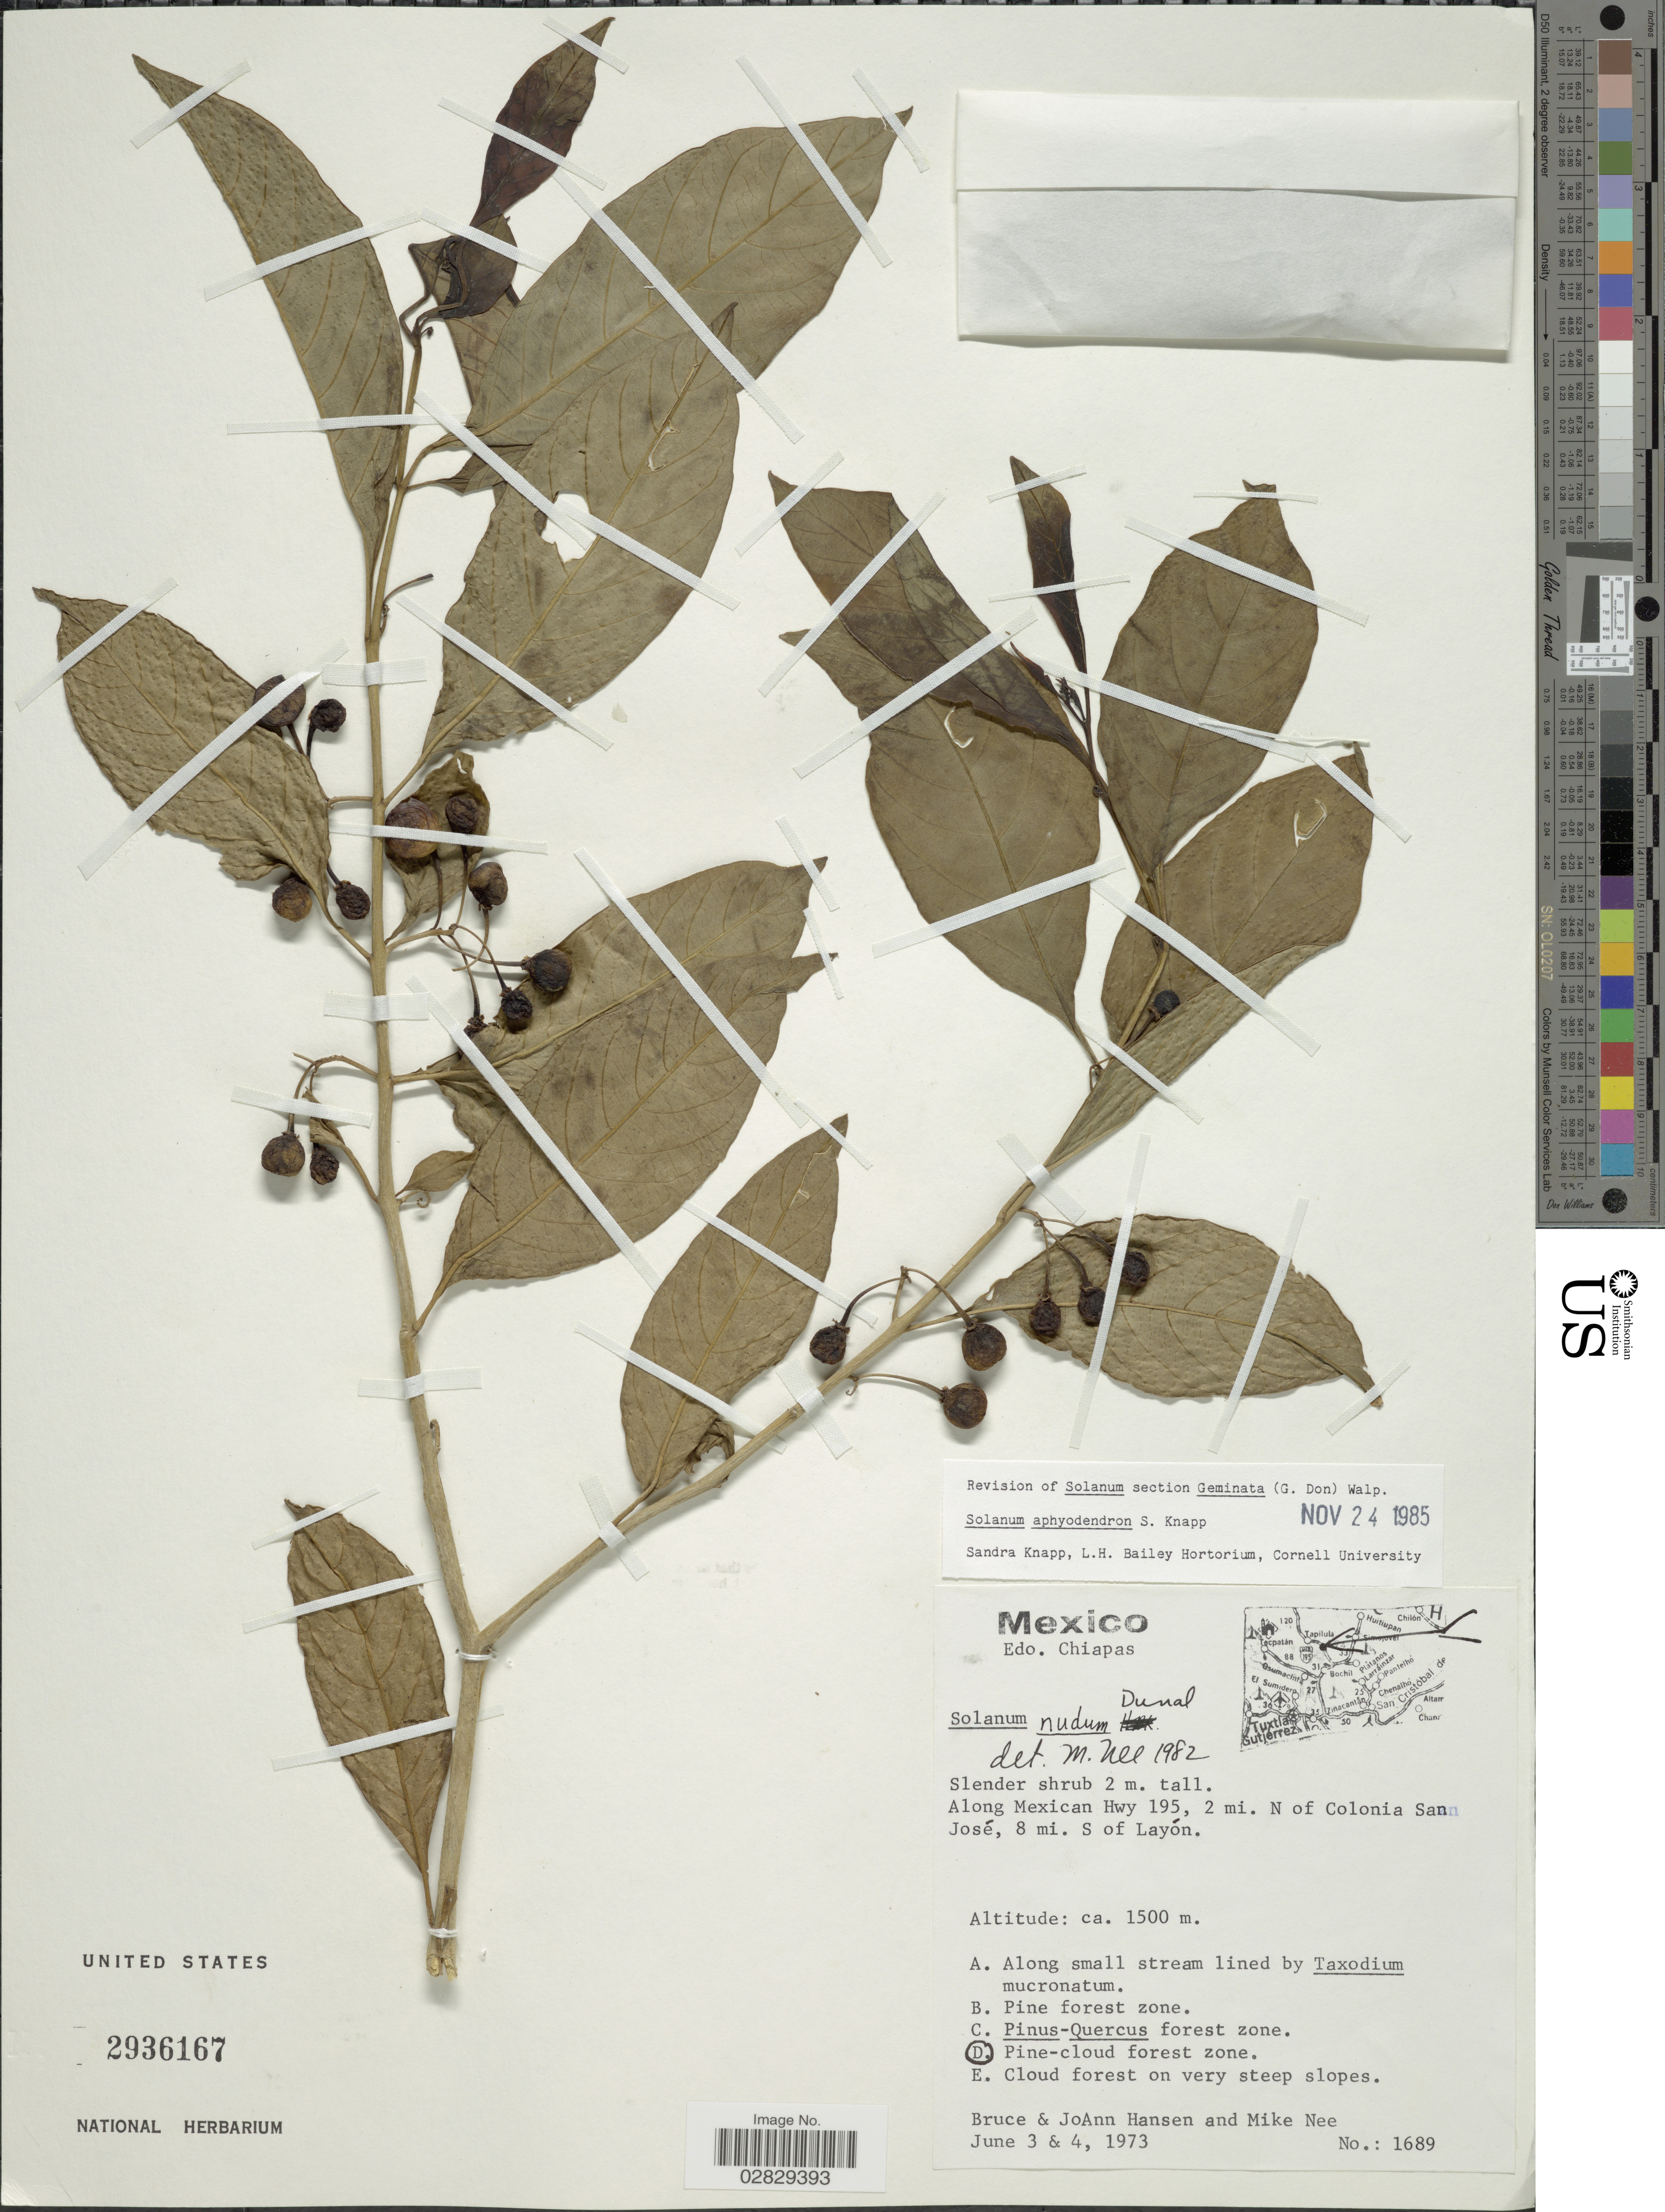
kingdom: Plantae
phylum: Tracheophyta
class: Magnoliopsida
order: Solanales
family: Solanaceae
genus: Solanum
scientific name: Solanum aphyodendron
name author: S. Knapp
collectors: B. Hansen, J. Hansen & M. Nee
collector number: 1689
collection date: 1973-06-03/1973-06-04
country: Mexico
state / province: Chiapas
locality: Along Mexican Hwy 195, 2 mi. N of Colonia San José, 8 mi. S of Layón.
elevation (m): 1500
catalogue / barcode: US 2936167